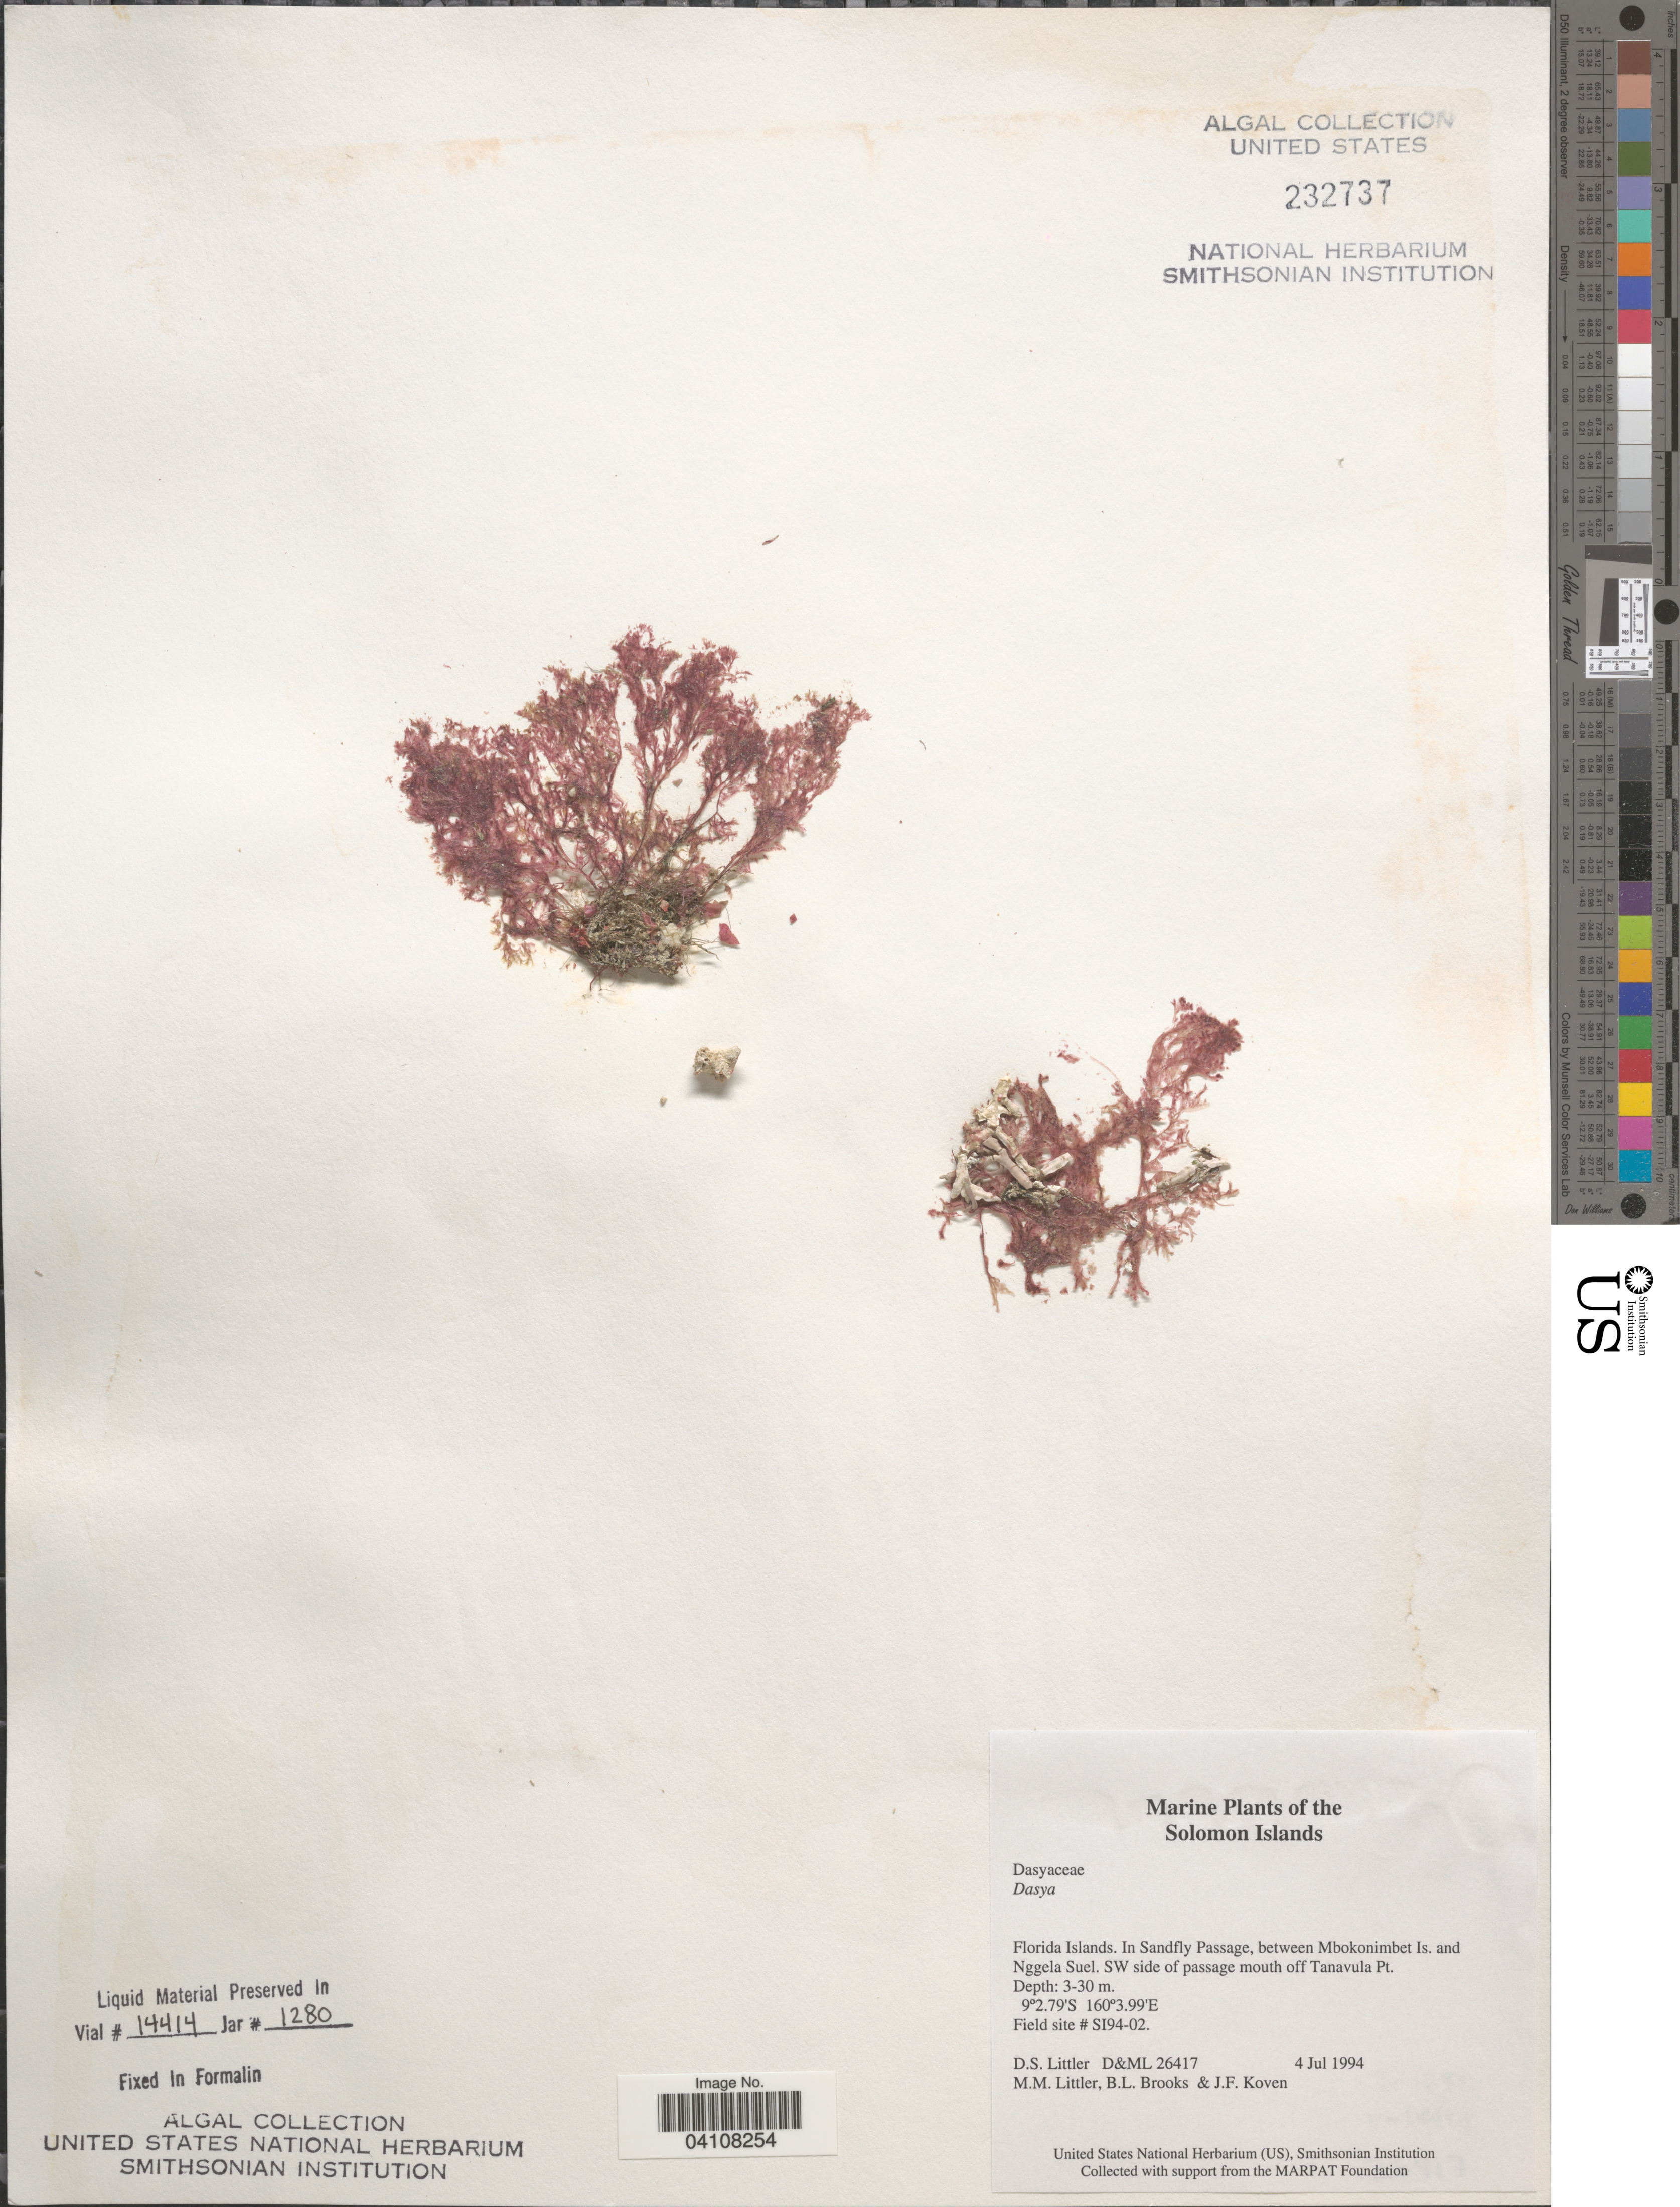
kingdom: Plantae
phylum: Rhodophyta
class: Florideophyceae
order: Ceramiales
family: Dasyaceae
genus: Dasya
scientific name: Dasya sp.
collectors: D. S. Littler, B. Brooks & J. Koven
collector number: D&ML26417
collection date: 1994-07-04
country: Solomon Islands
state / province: Solomon Islands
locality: Florida Islands. In Sandfly Passage, between Mbokonimbet Is. and Nggela Suel. SW side of passage mouth off Tanavula Pt. Field site # SI94-02.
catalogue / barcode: US 232737